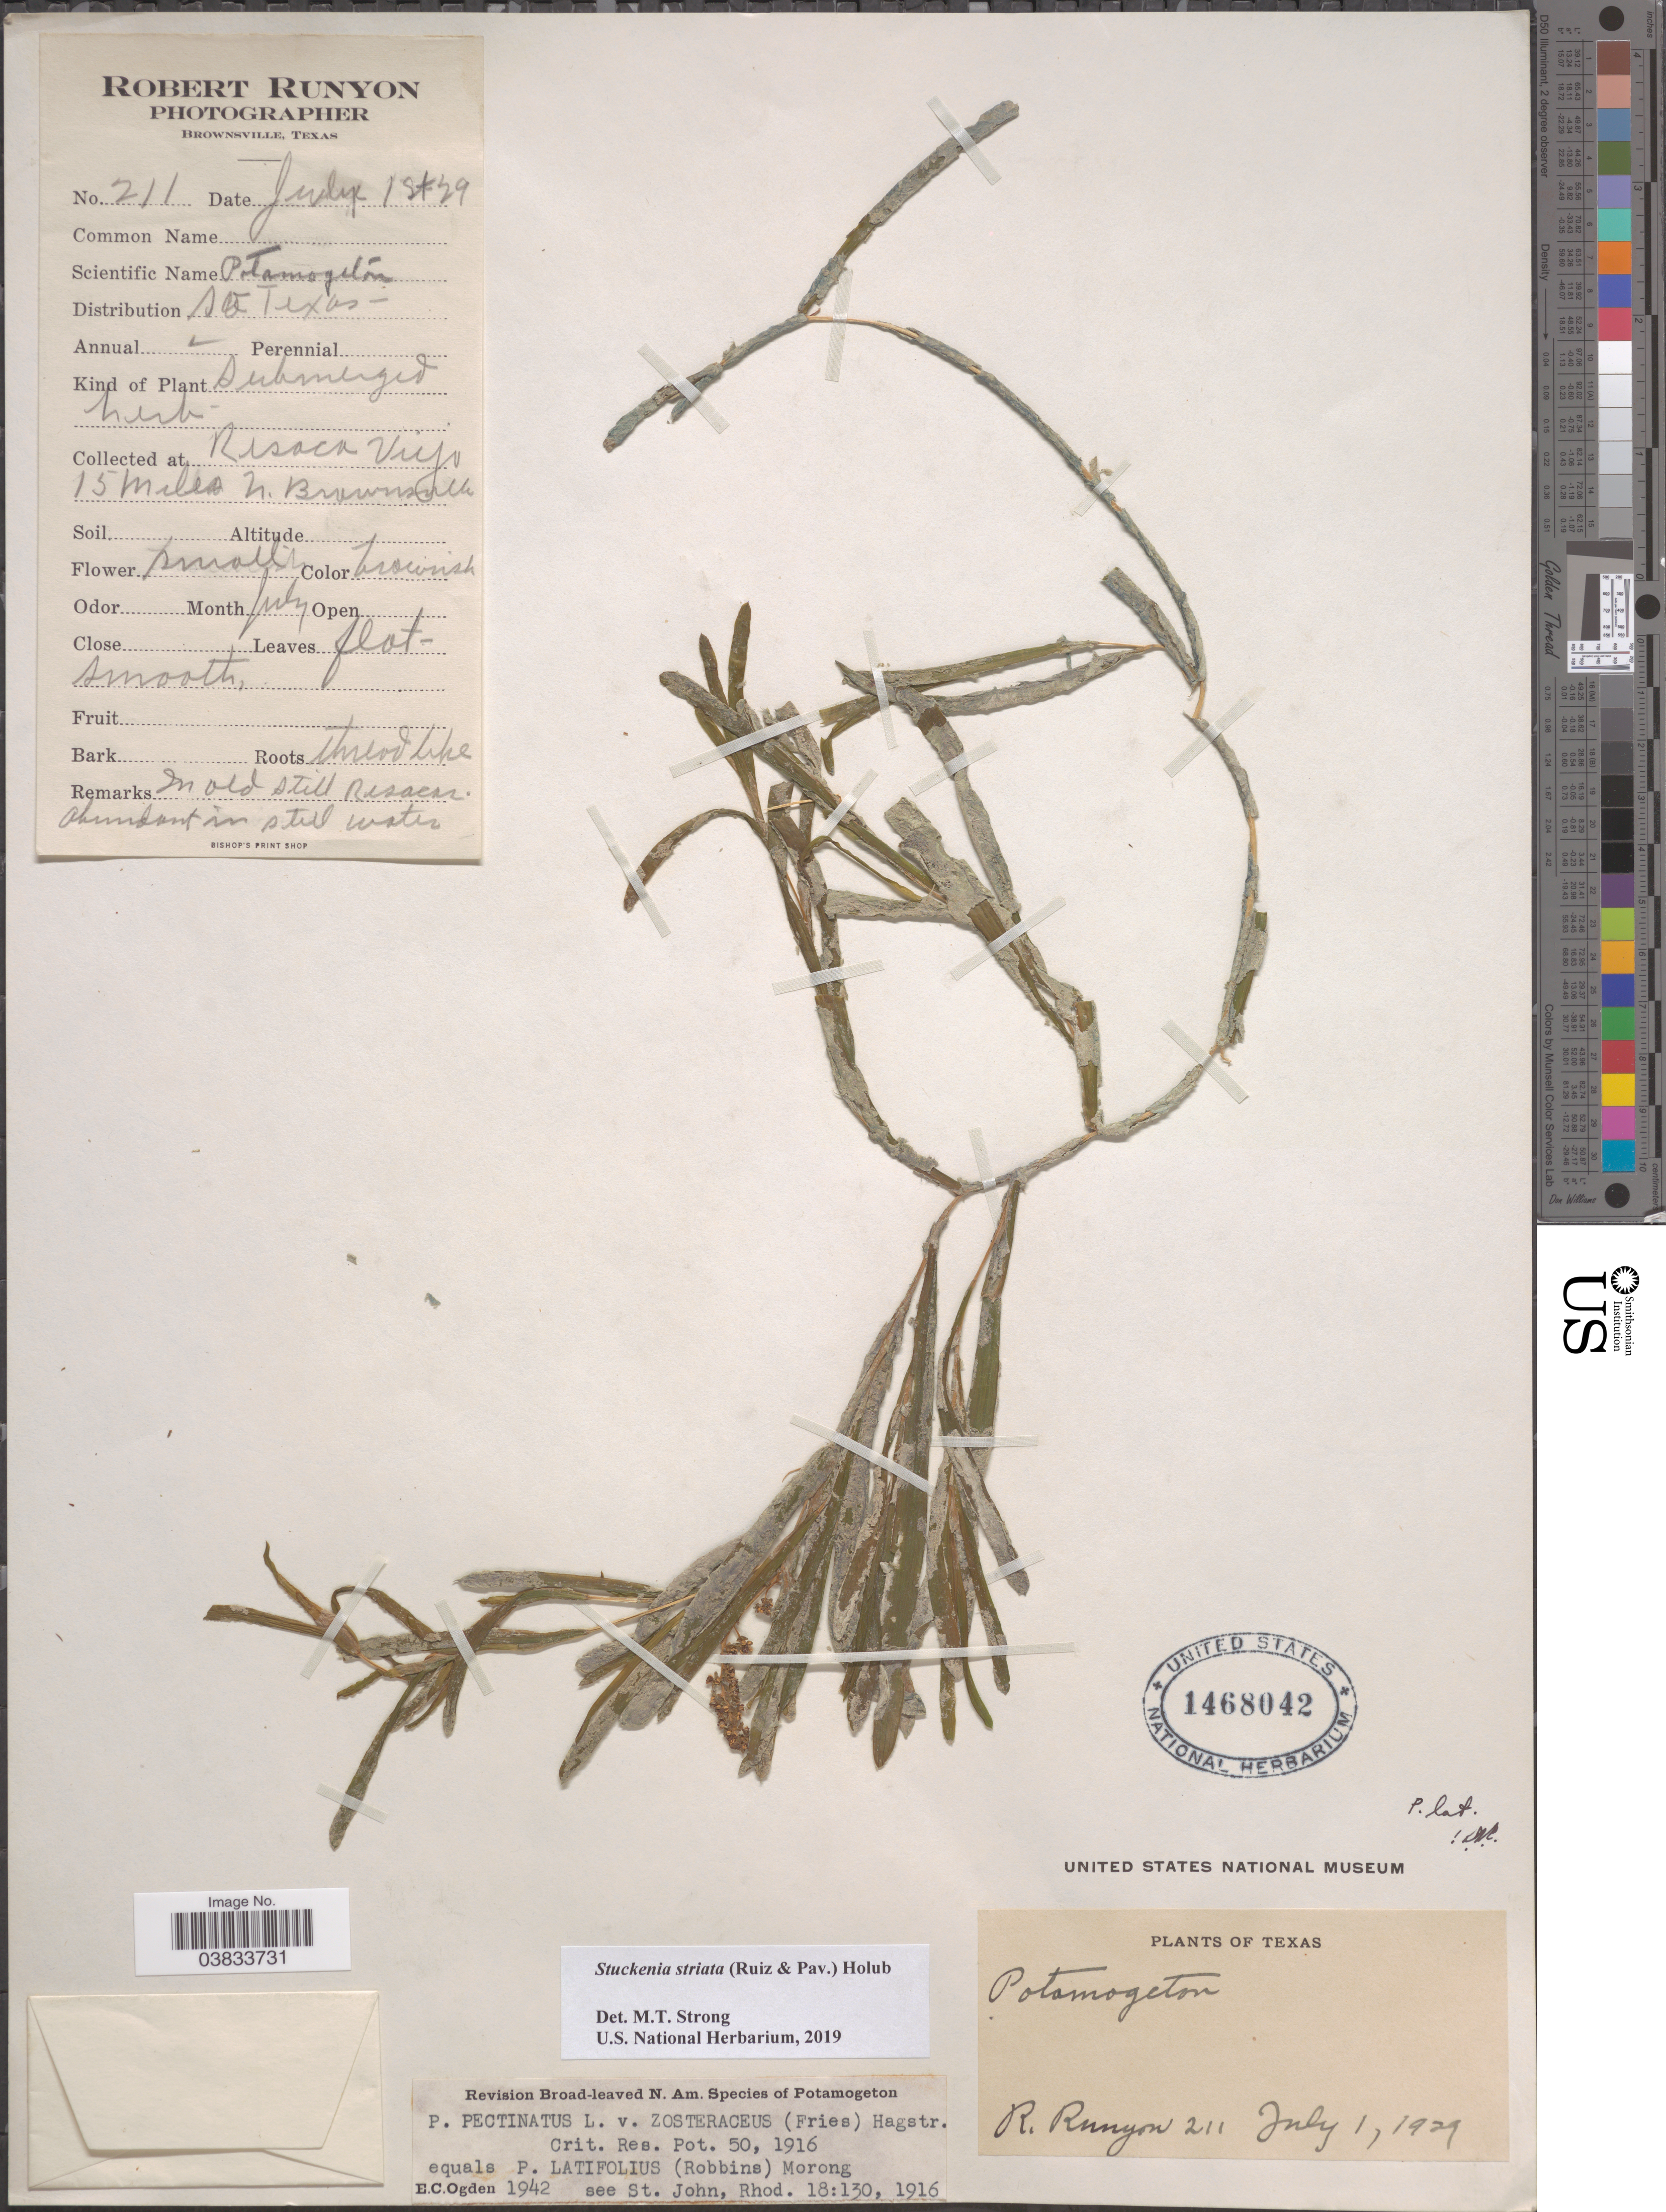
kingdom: Plantae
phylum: Tracheophyta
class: Liliopsida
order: Alismatales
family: Potamogetonaceae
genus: Stuckenia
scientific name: Stuckenia striata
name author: (Ruiz & Pav.) Holub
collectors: R. Runyon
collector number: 211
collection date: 1929-07-01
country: United States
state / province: Texas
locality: Resaca Viejo 15 miles N. Brownsville.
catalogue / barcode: US 1468042